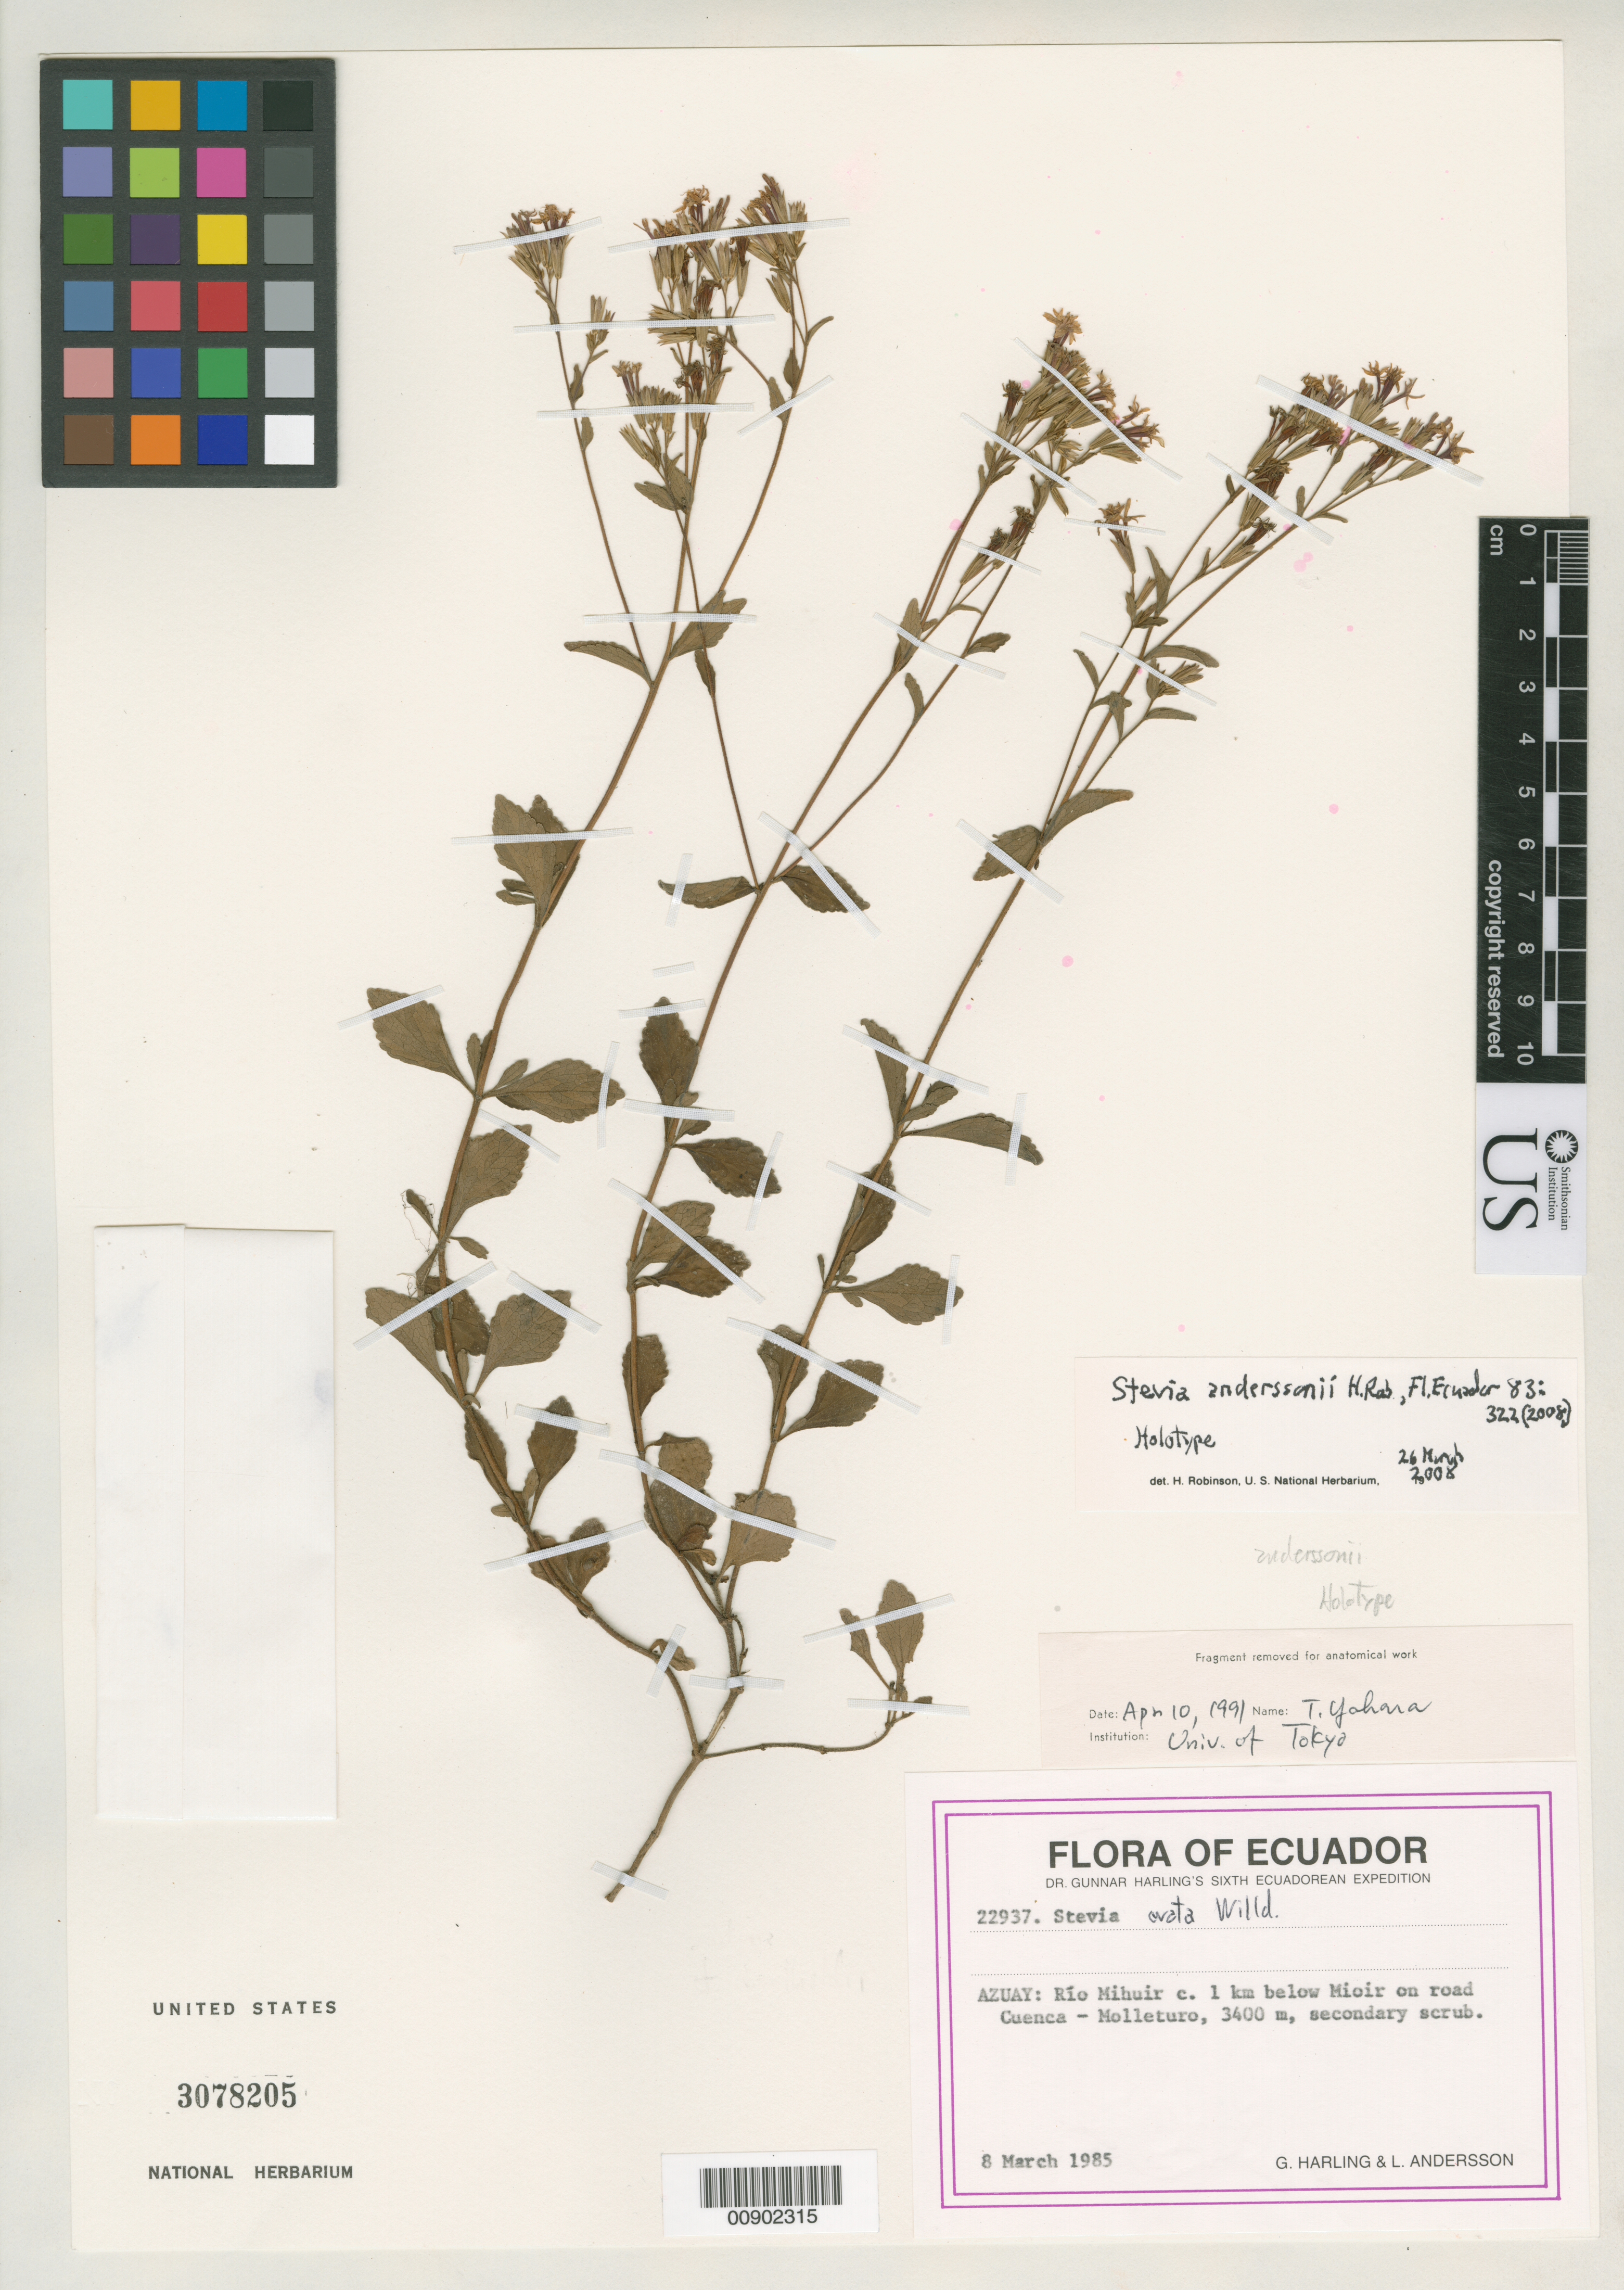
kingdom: Plantae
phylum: Tracheophyta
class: Magnoliopsida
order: Asterales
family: Asteraceae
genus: Stevia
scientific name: Stevia anderssonii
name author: H. Rob.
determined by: Robinson, Harold E., (US)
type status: Holotype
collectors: G. Harling & L. Andersson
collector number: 22937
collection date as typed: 08 Mar 1985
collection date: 1985-03-08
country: Ecuador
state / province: Azuay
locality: Azuay: Río Mihuir c. 1 km below Mioir on road cuenca-Molleturo.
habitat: Secondary scrub.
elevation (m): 3400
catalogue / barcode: US 3078205